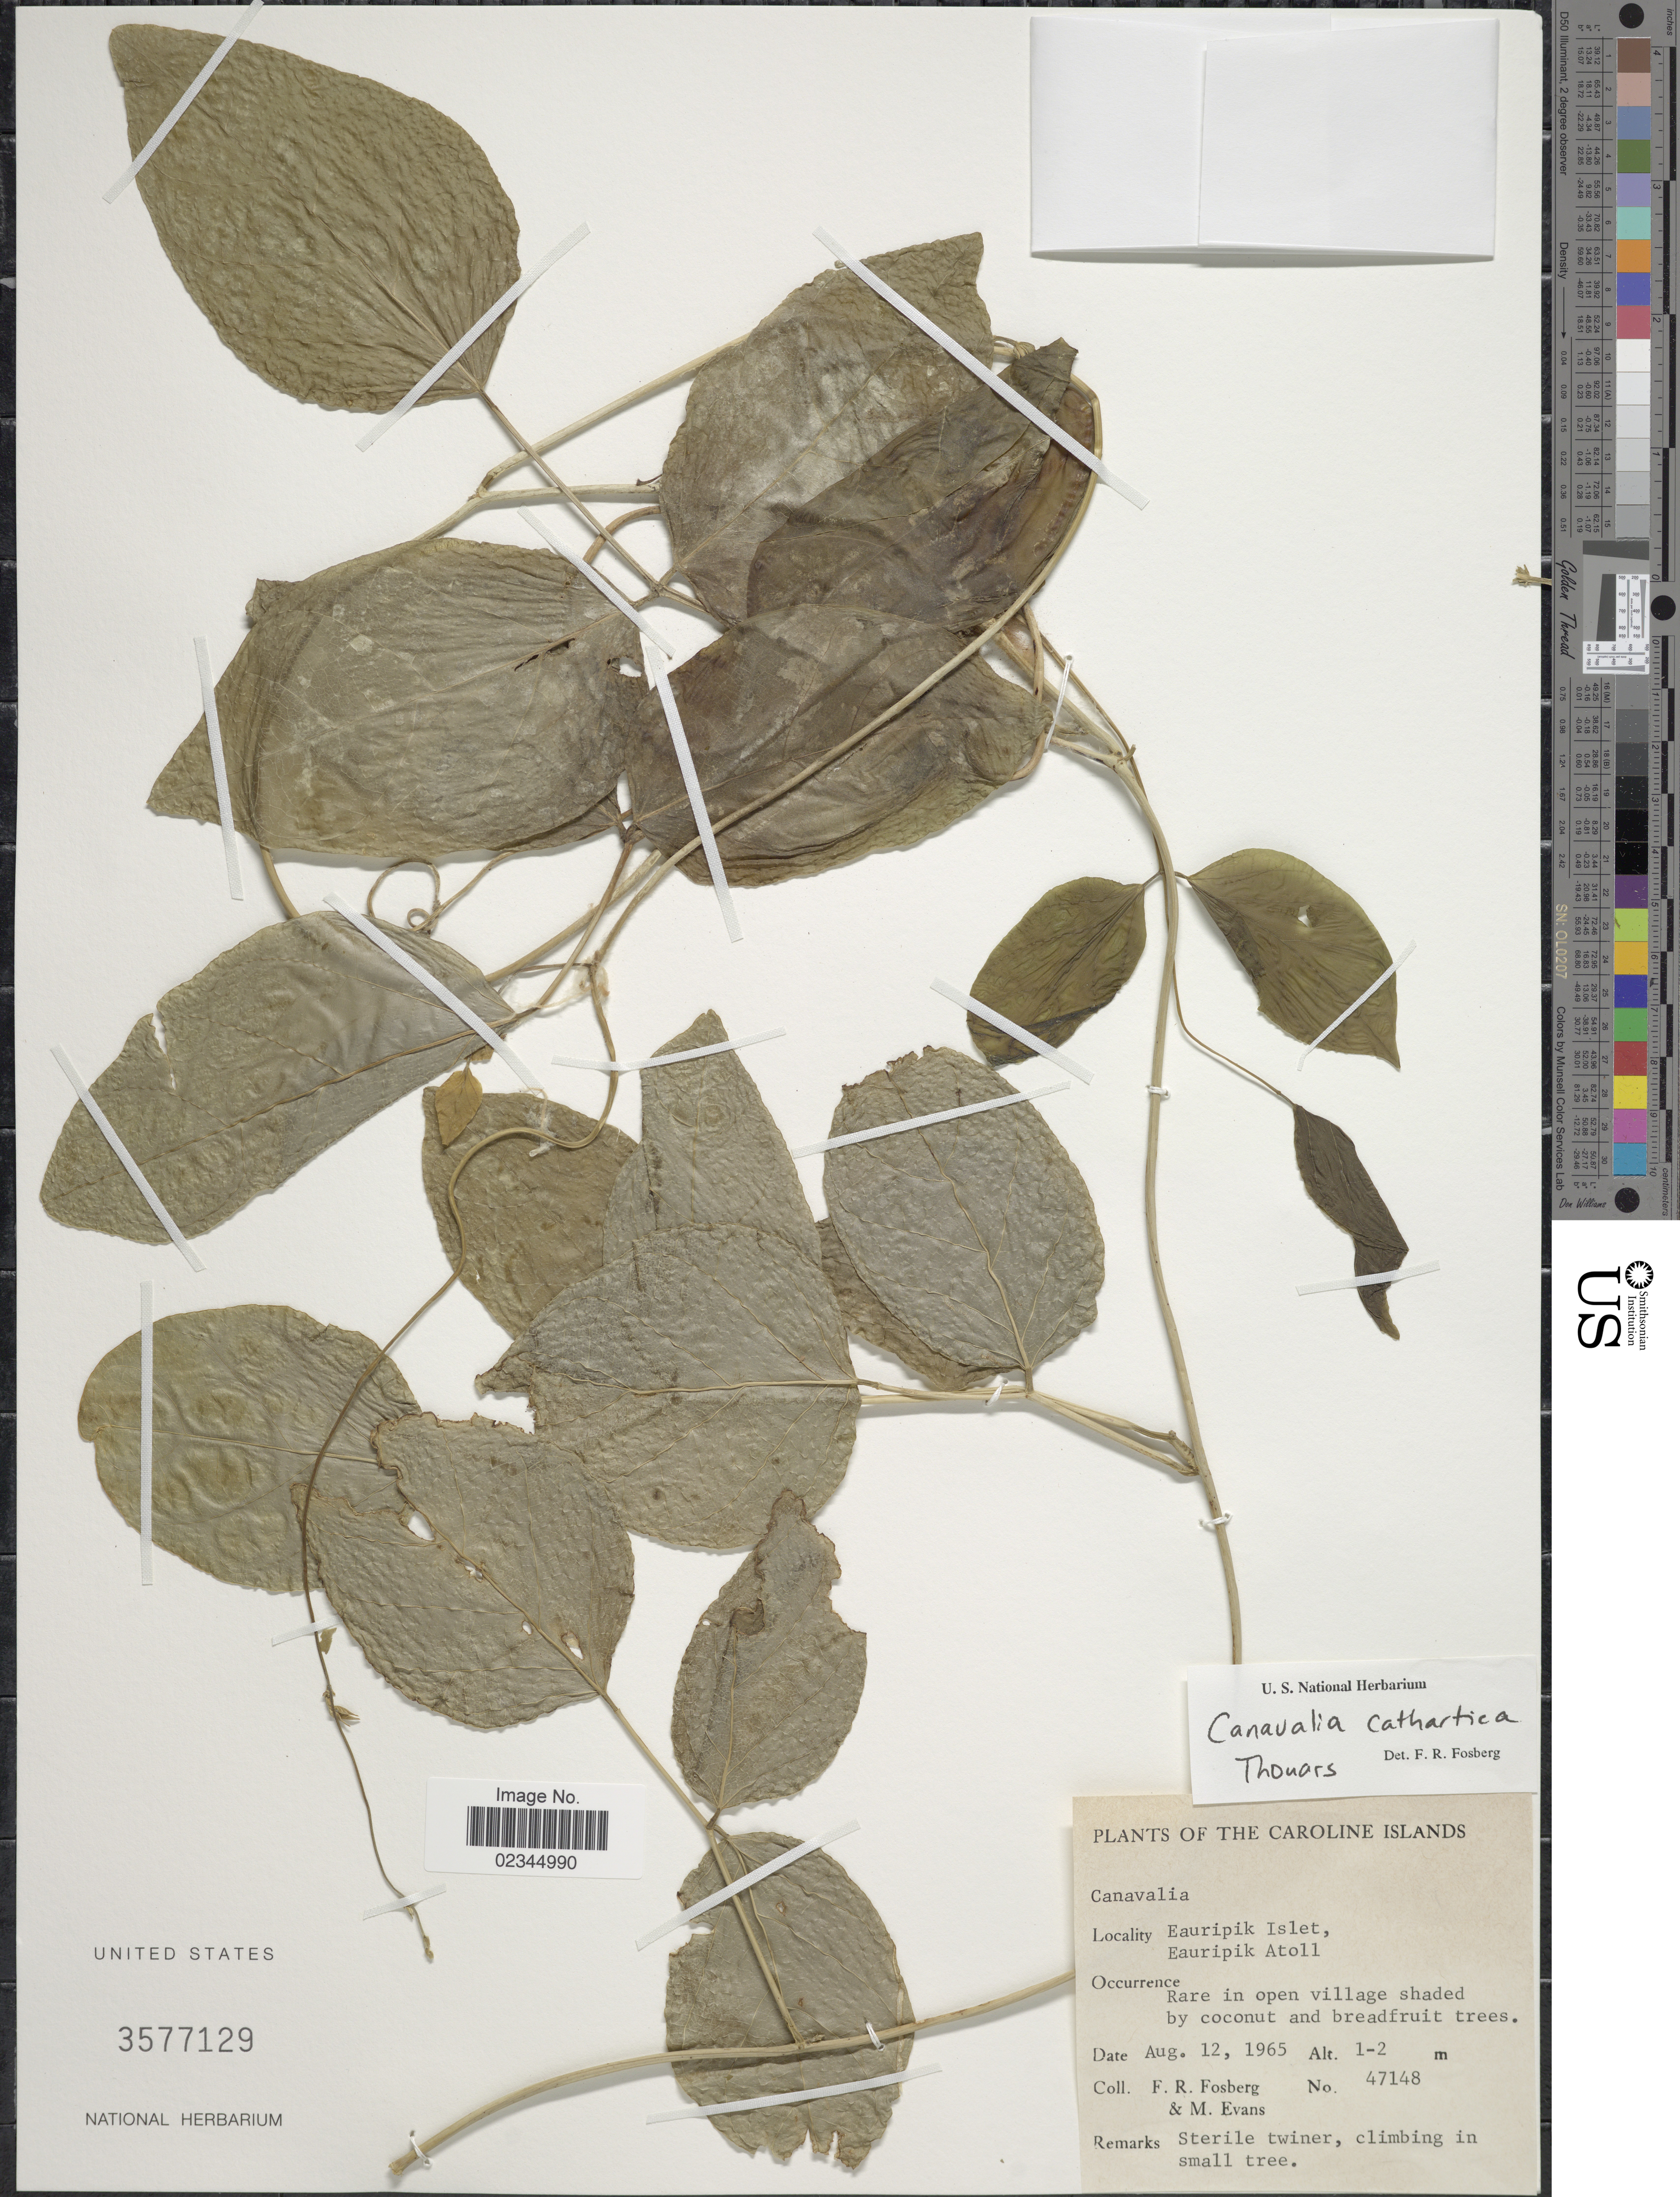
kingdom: Plantae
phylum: Tracheophyta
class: Magnoliopsida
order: Fabales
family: Fabaceae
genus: Canavalia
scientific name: Canavalia cathartica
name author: Thouars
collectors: F. R. Fosberg & M. Evans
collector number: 47148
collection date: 1965-08-12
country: Micronesia, Federated States of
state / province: Yap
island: Eauripik Atoll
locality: The Caroline Islands, Eauripik Islet, Eauripik Atoll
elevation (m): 1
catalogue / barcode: US 3577129